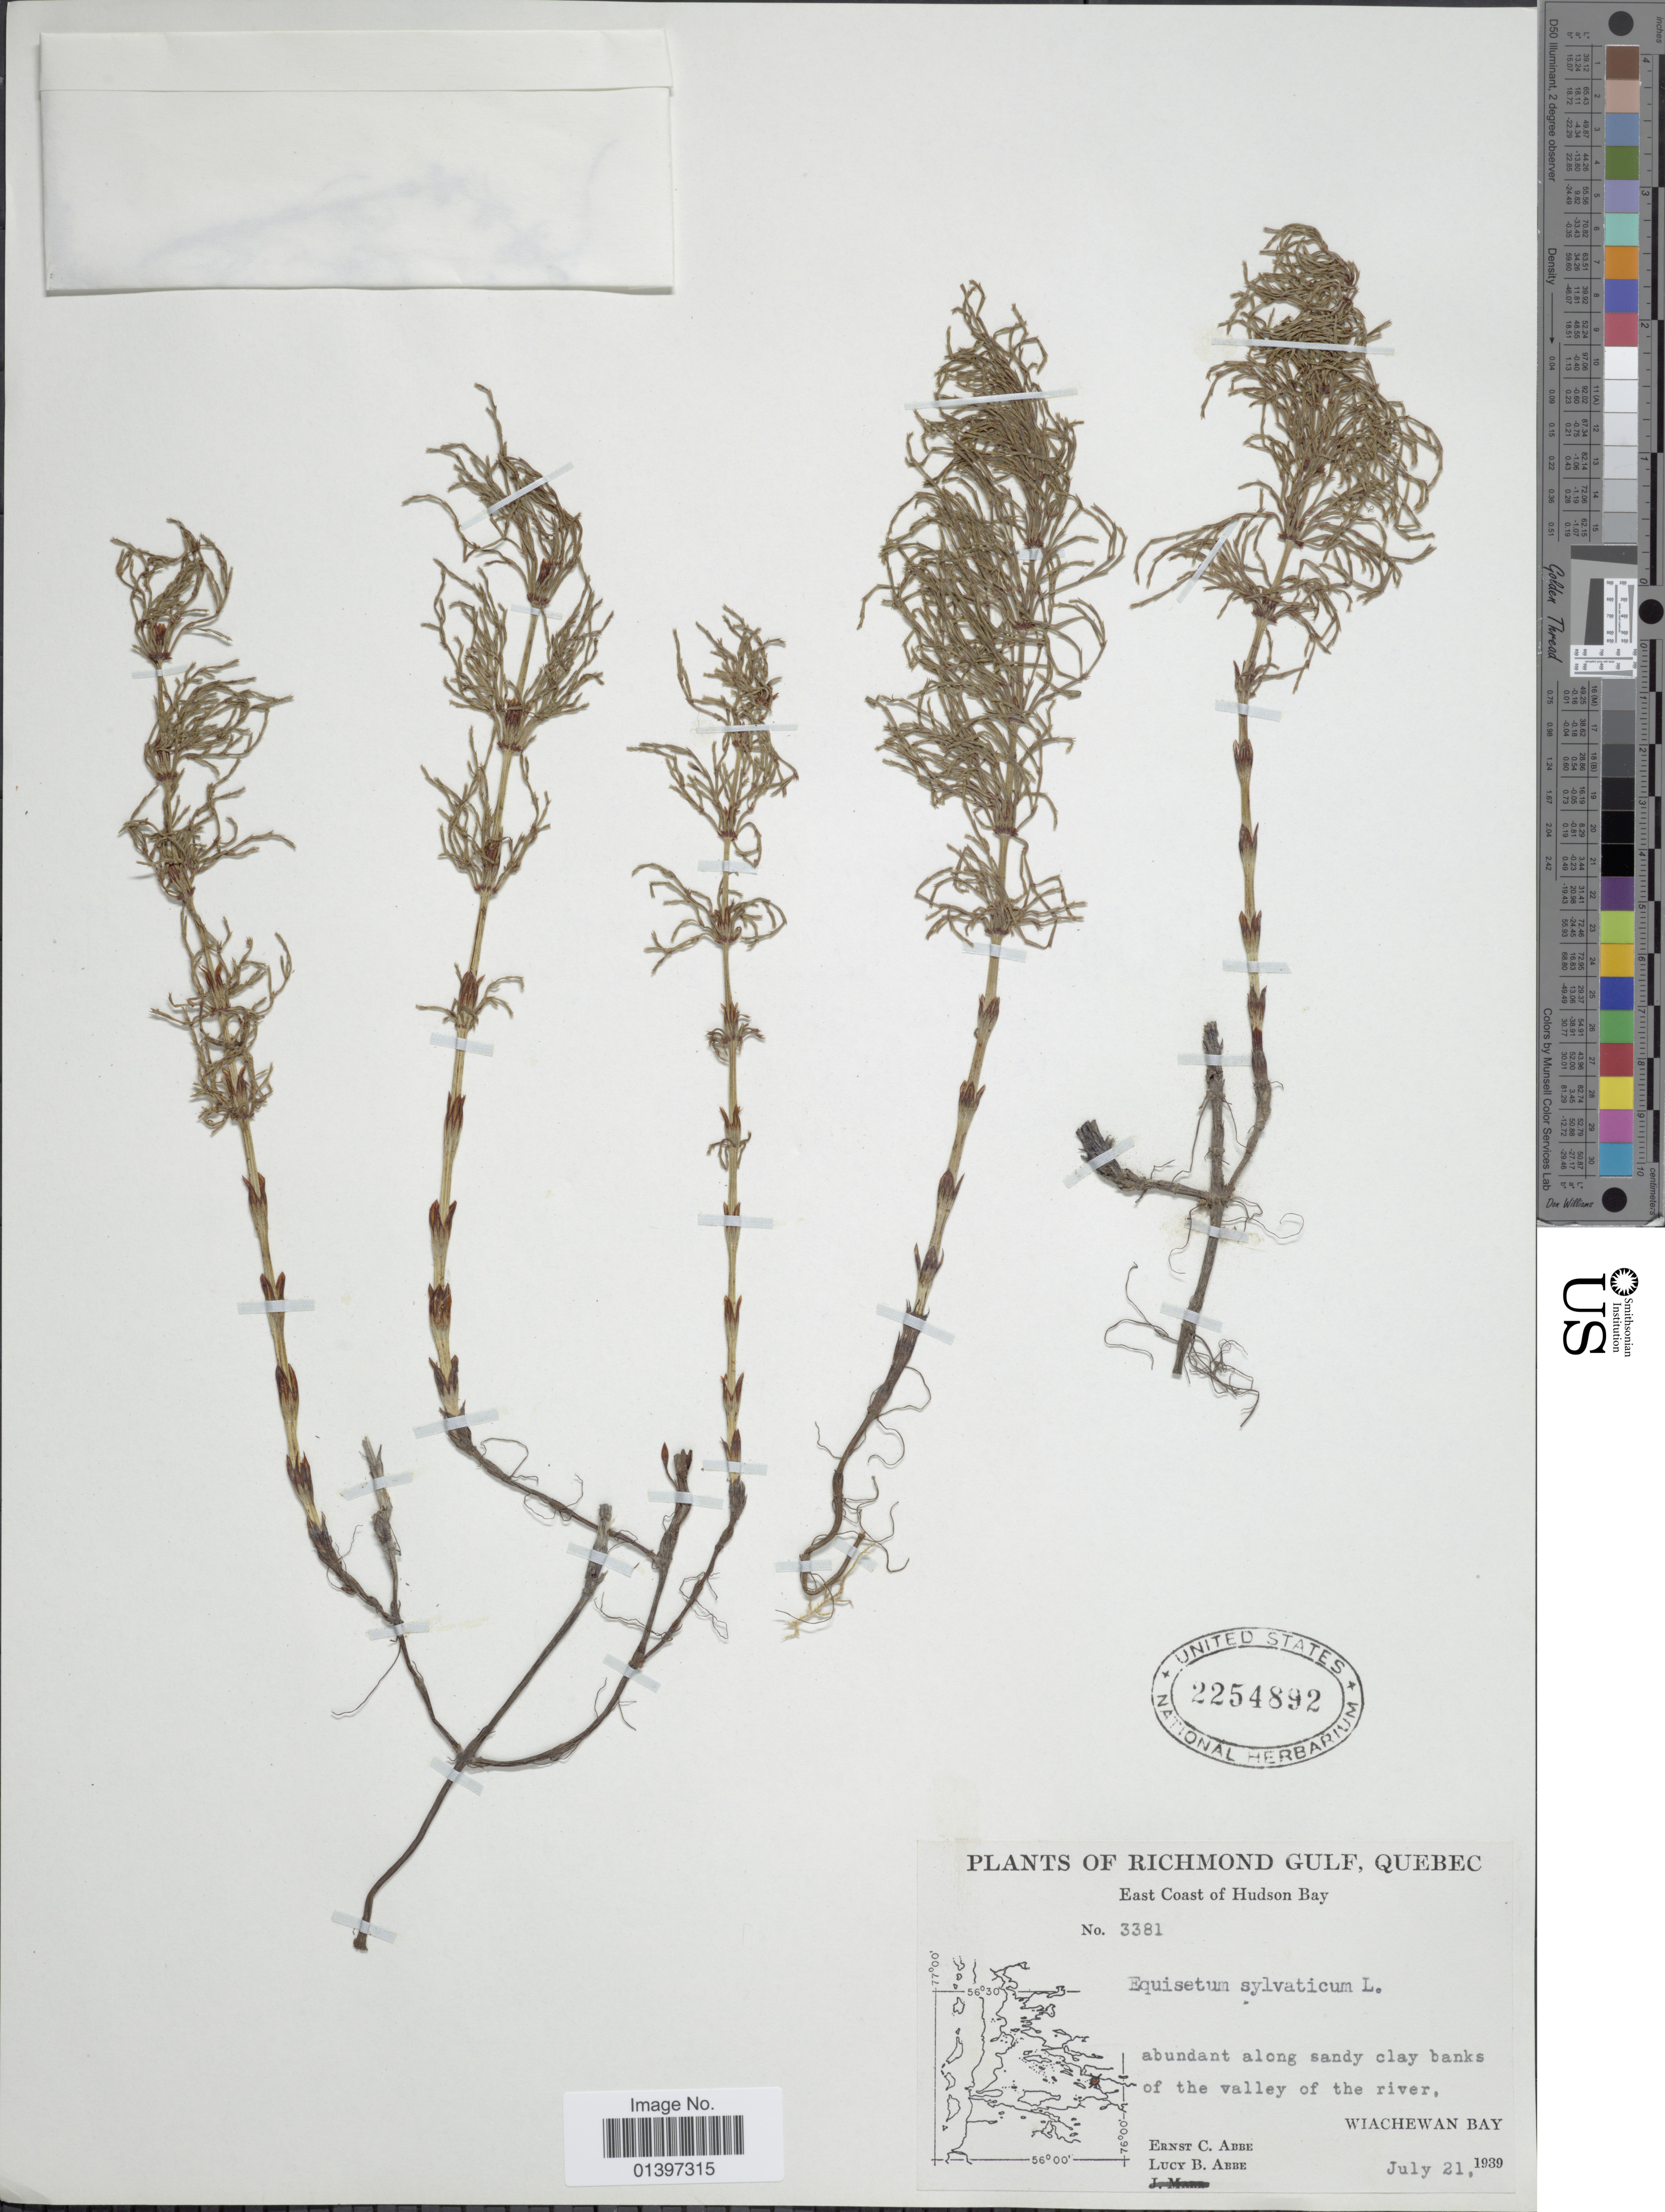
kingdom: Plantae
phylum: Tracheophyta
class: Polypodiopsida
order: Equisetales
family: Equisetaceae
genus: Equisetum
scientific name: Equisetum sylvaticum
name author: L.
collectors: E. C. Abbe, L. B. Abbe & J. Marr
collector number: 3381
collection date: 1939-07-21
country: Canada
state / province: Quebec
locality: Richmond Gulf, East Coast of Hudson Bay, abundant along sandy clay banks of the valley of the river, Wiachewan Bay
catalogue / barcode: US 2254892